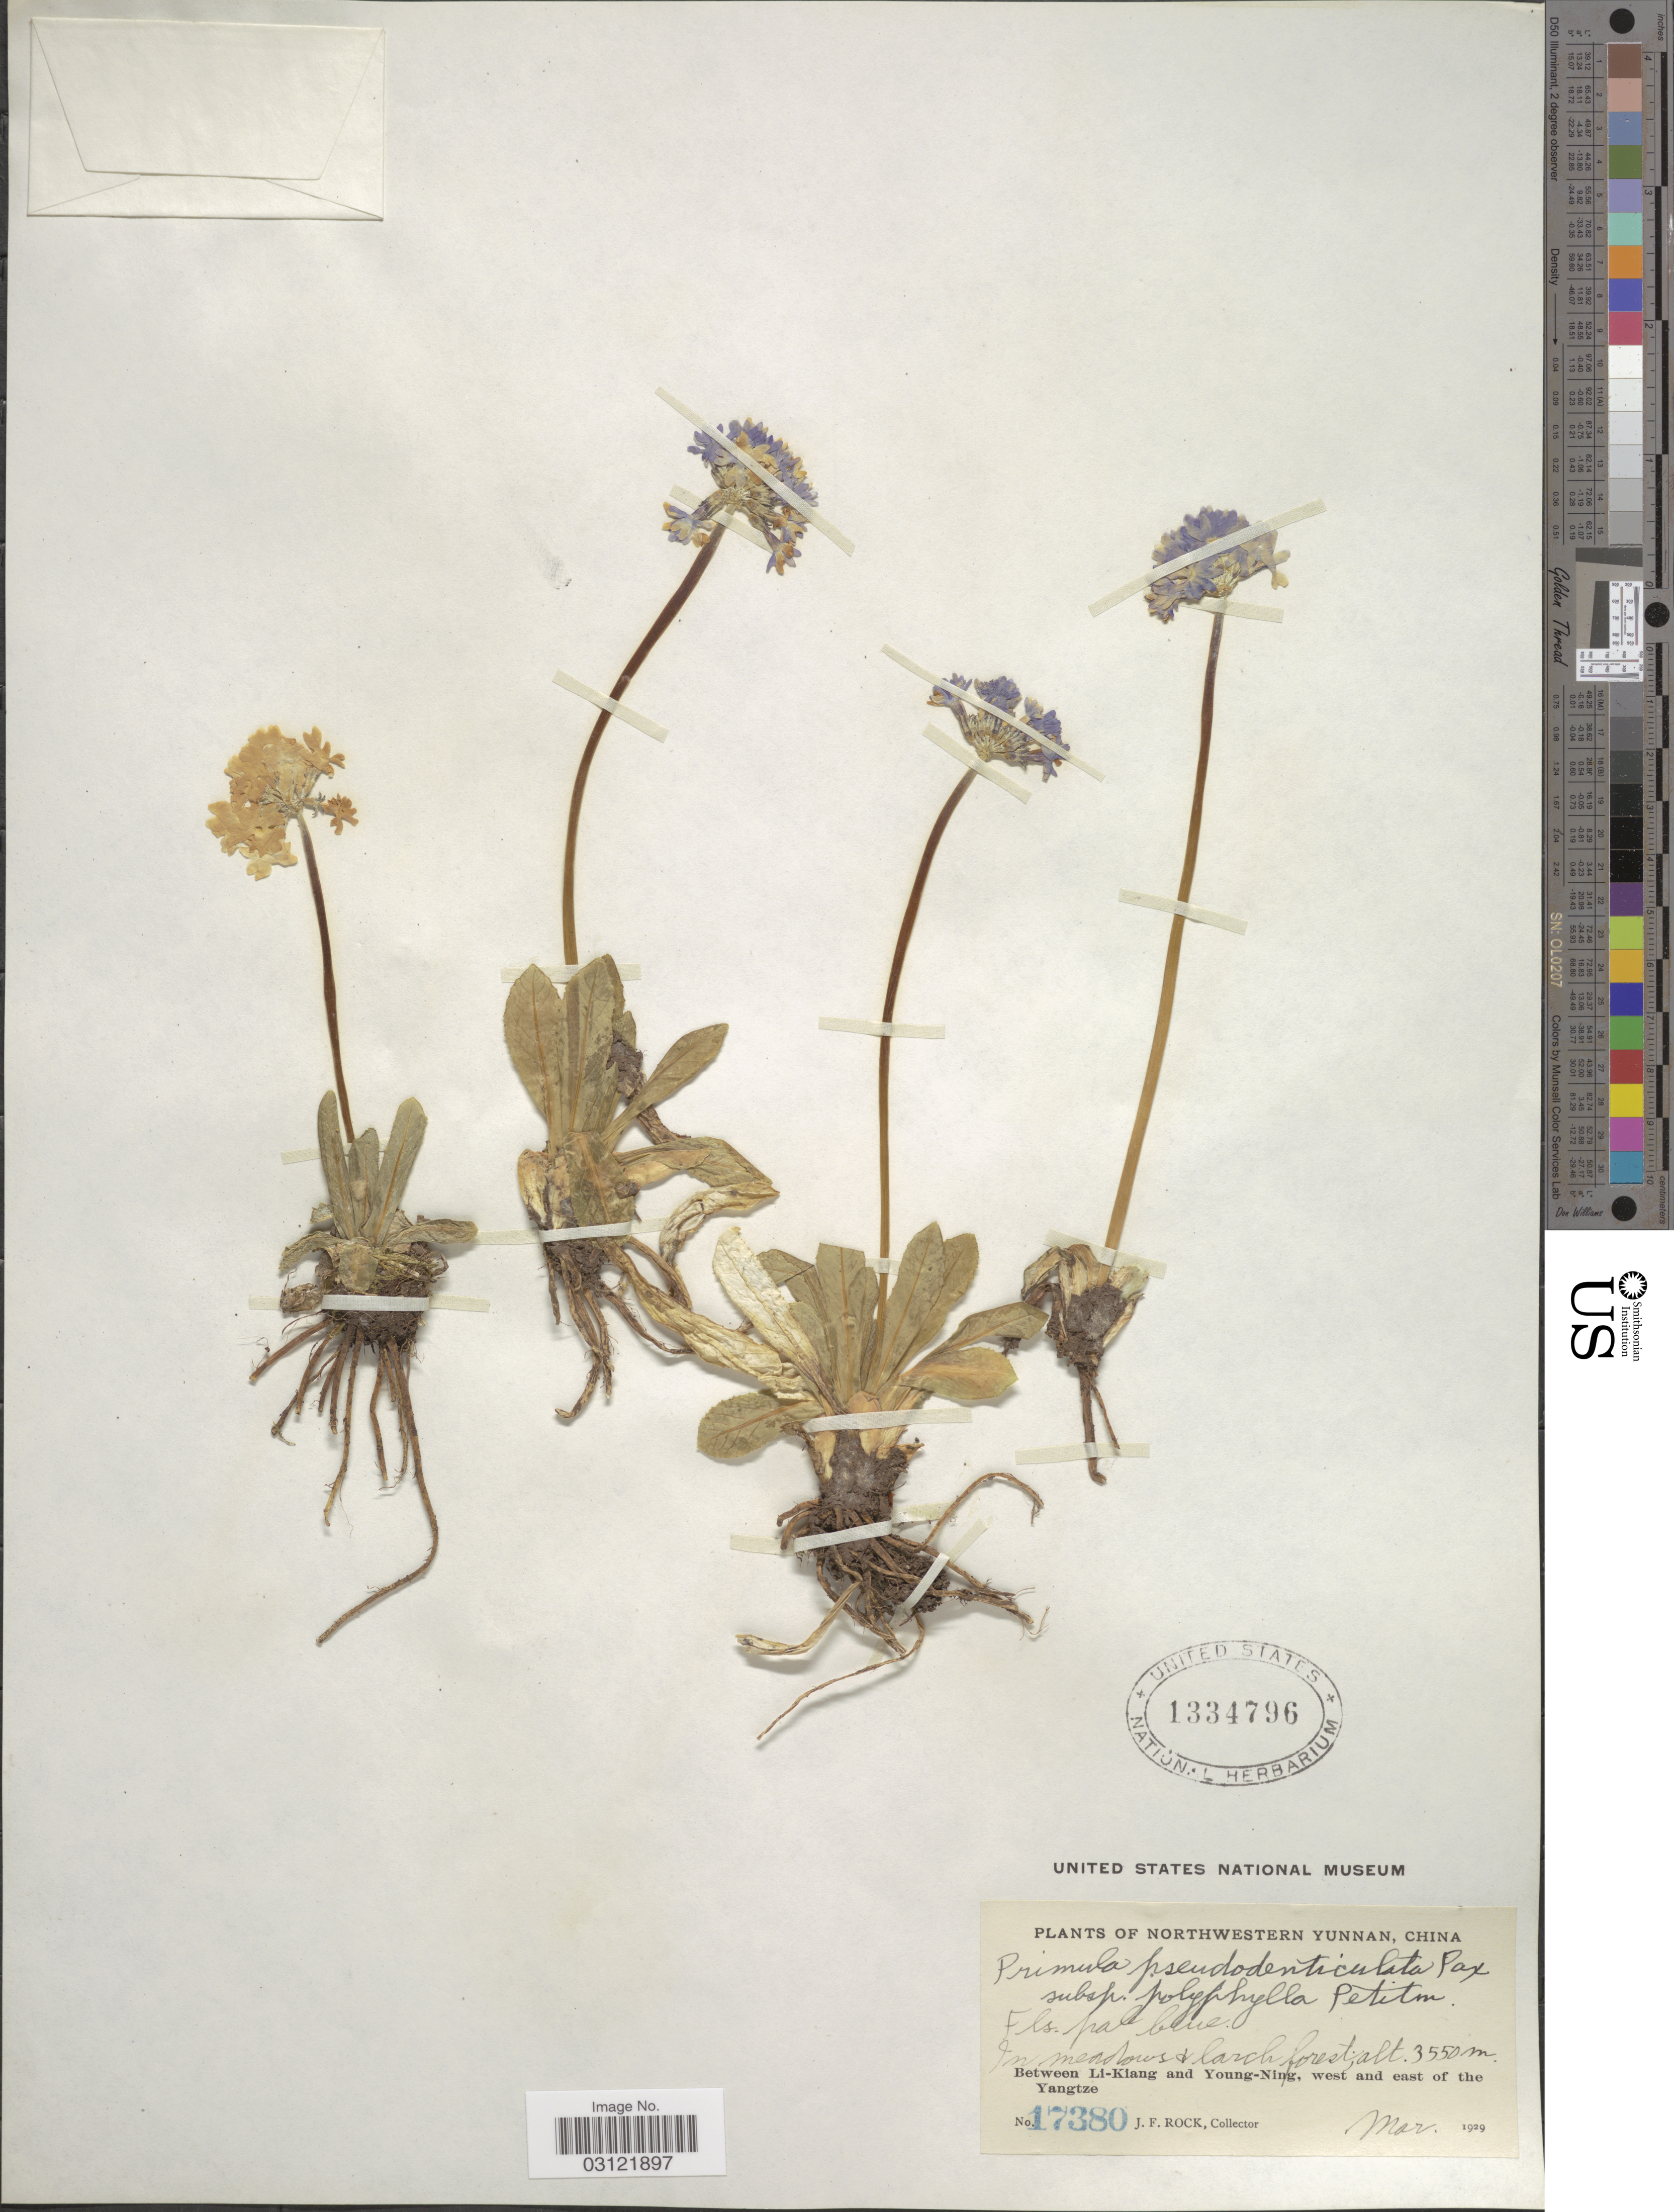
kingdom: Plantae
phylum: Tracheophyta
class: Magnoliopsida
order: Ericales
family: Primulaceae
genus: Primula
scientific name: Primula pseudodenticulata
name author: Pax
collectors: J. Rock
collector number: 17380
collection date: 1929-03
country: China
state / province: Yunnan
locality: Northwestern Yunnan. Between Li-Kiang and Young-Ning, west and east of the Yangtze.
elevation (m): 3550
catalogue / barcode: US 1334796